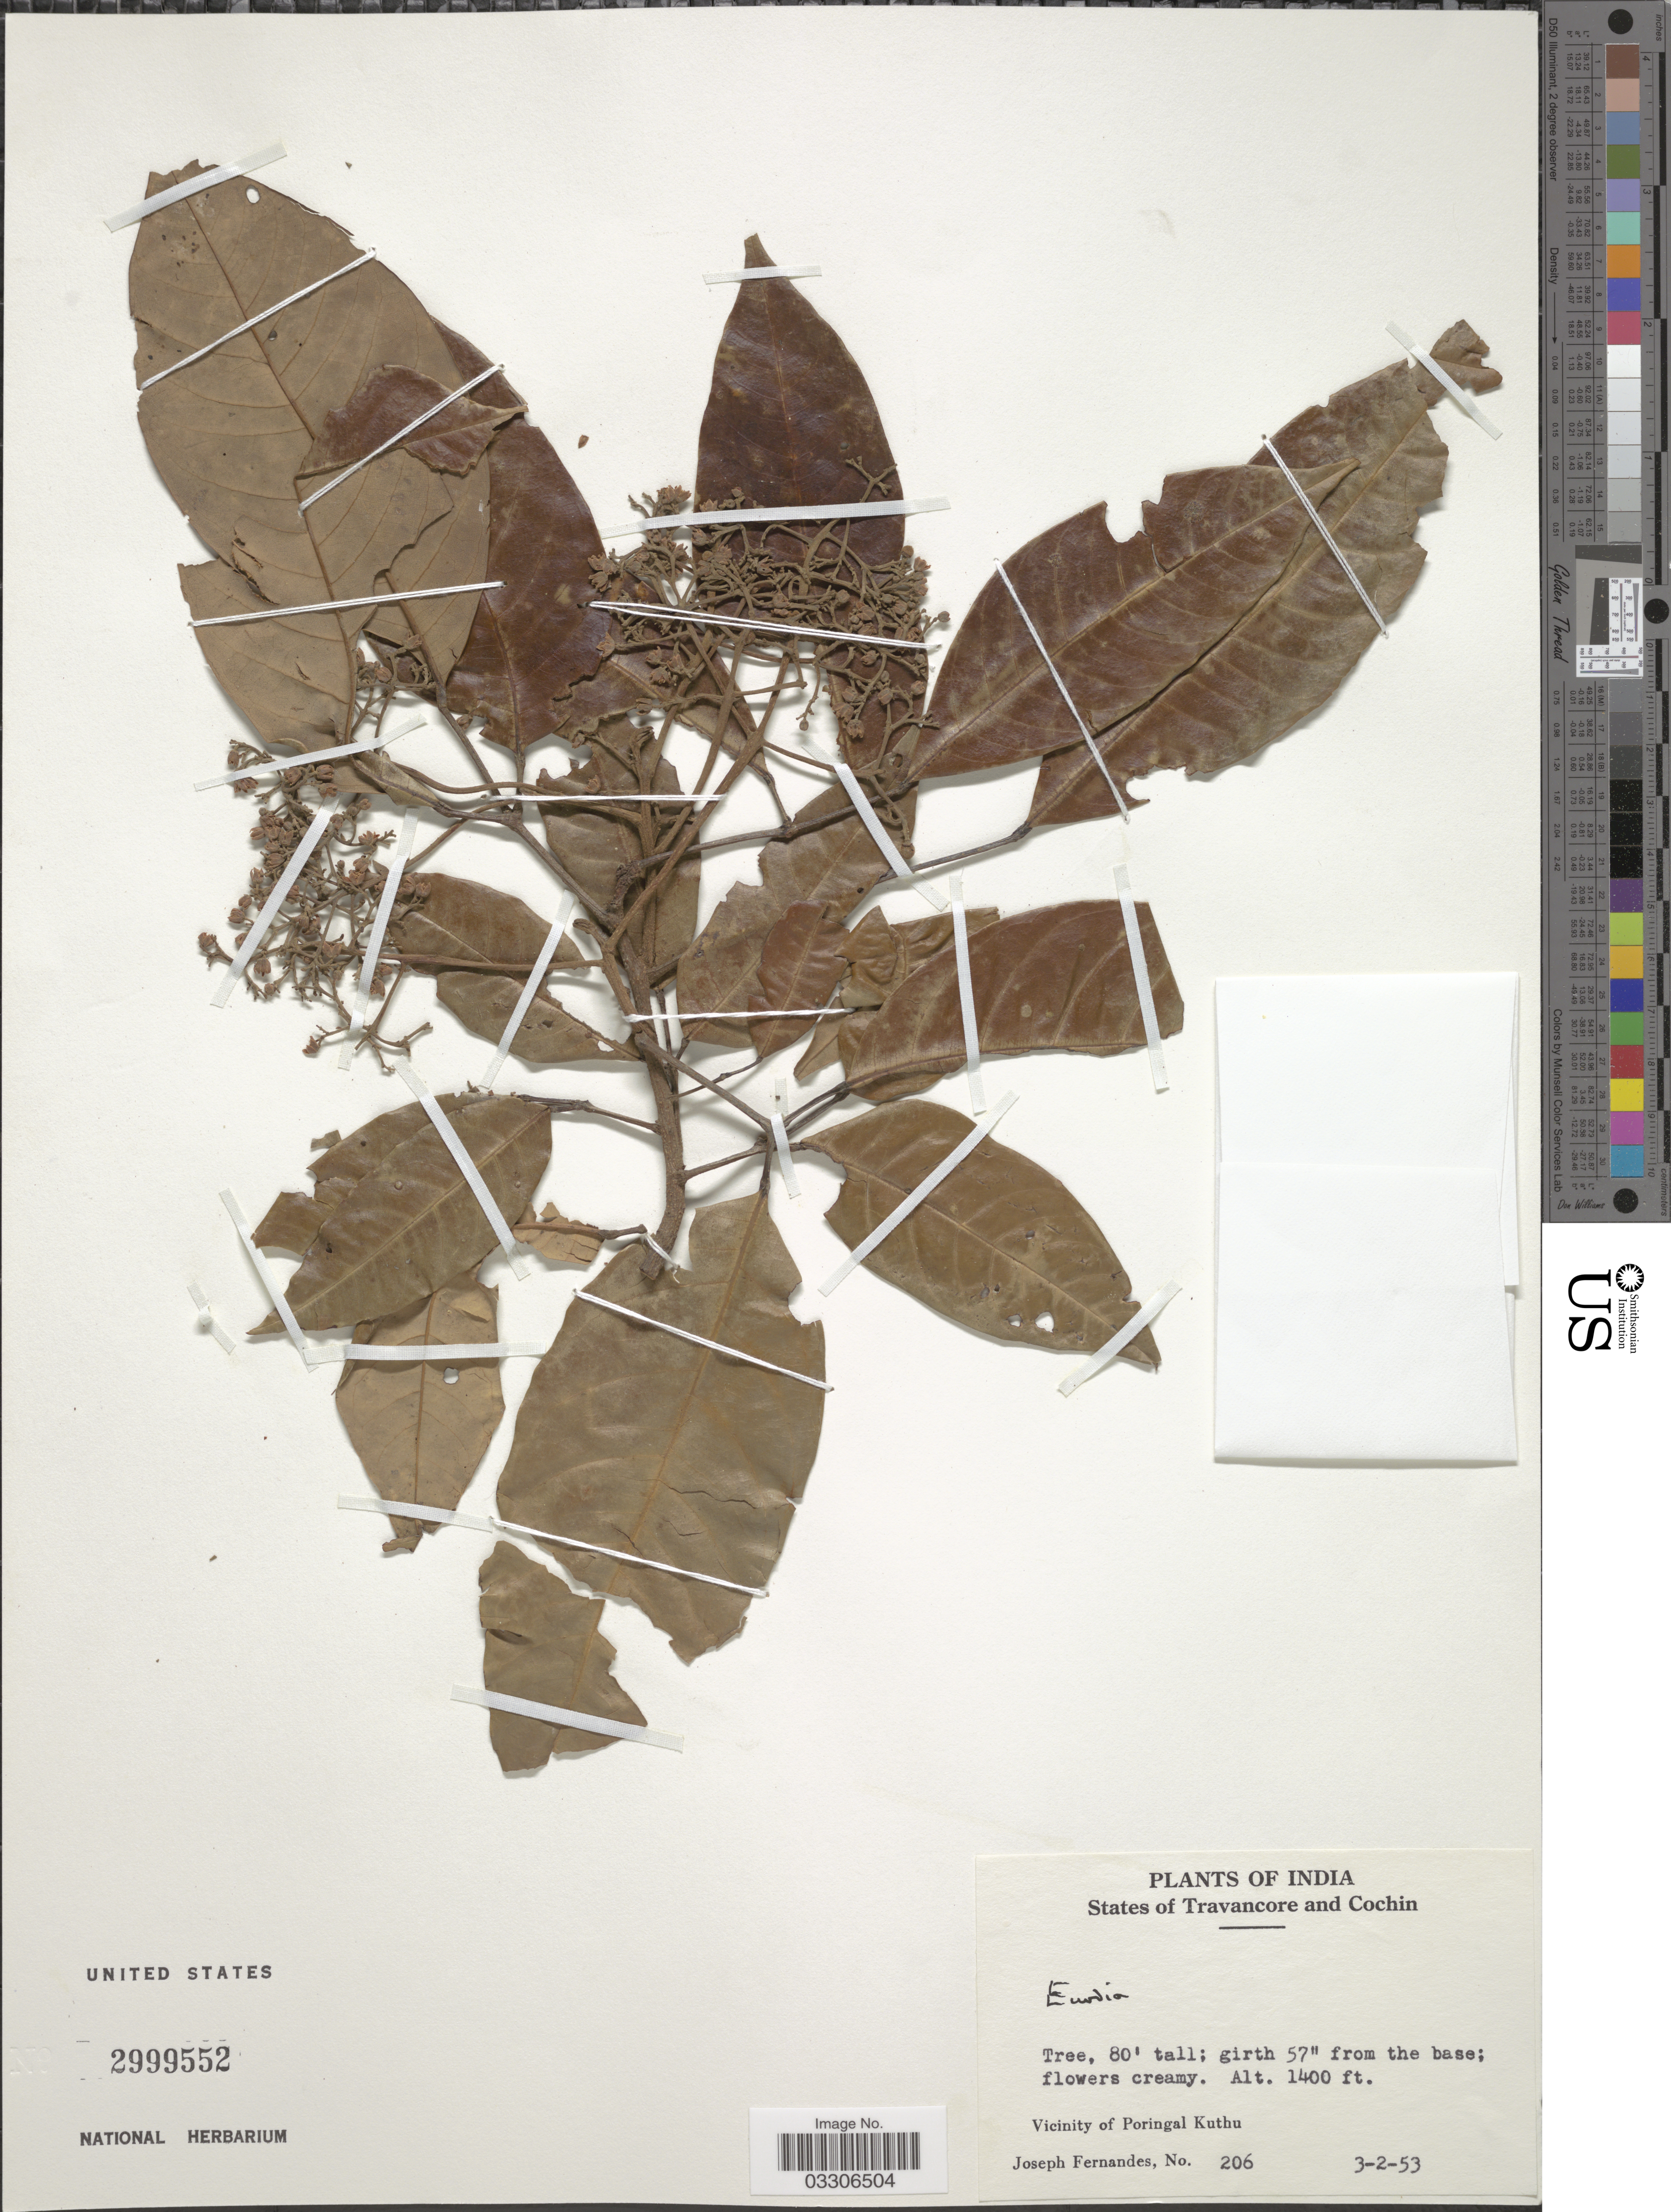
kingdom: Plantae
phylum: Tracheophyta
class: Magnoliopsida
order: Sapindales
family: Rutaceae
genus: Melicope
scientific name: Melicope sp.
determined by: Strong, Mark T., (BOT), Smithsonian Institution - National Museum of Natural History (UNITED STATES)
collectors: J. Fernandes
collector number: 206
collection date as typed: Transcribed d/m/y: 3/2/53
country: India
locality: Vicinity of Poringal Kuthu.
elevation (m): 427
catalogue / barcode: US 2999552